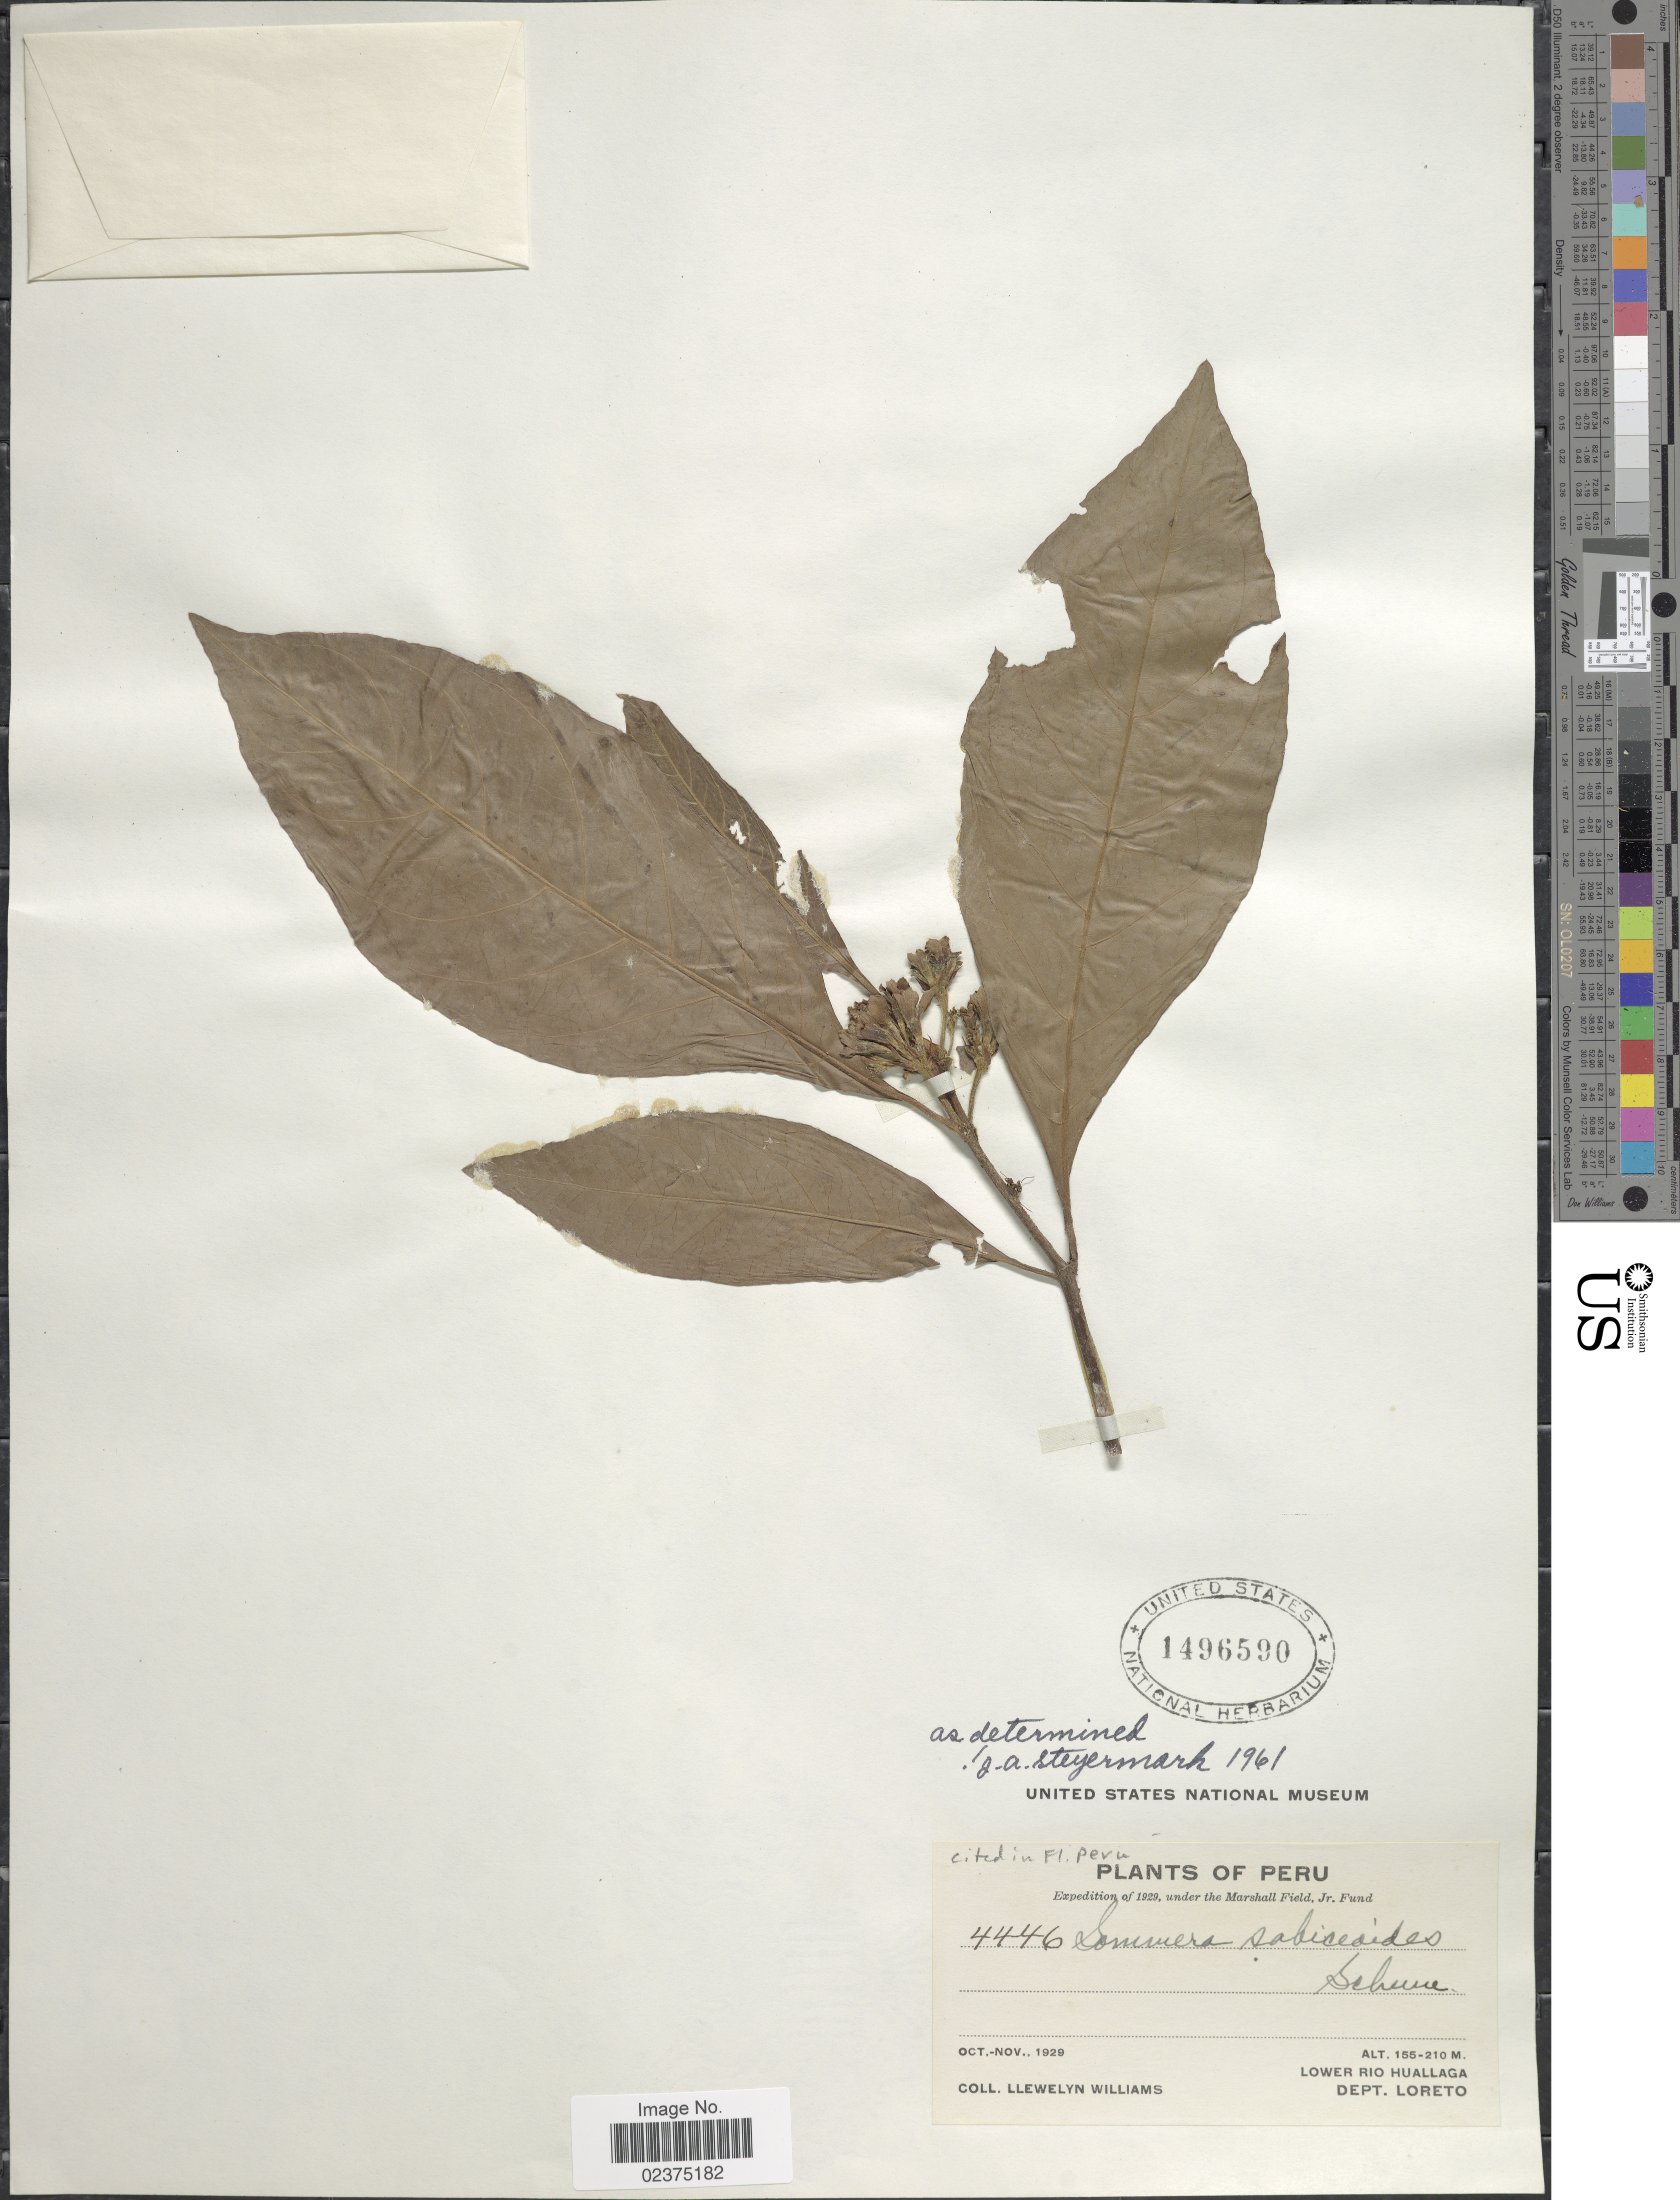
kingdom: Plantae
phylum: Tracheophyta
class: Magnoliopsida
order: Gentianales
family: Rubiaceae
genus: Sommera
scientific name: Sommera sabiceoides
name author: K. Schum.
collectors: Ll. Williams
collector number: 4446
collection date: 1929-10/1929-11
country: Peru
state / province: Loreto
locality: Lower Rio Huallaga Dept. Loreto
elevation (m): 155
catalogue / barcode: US 1496590